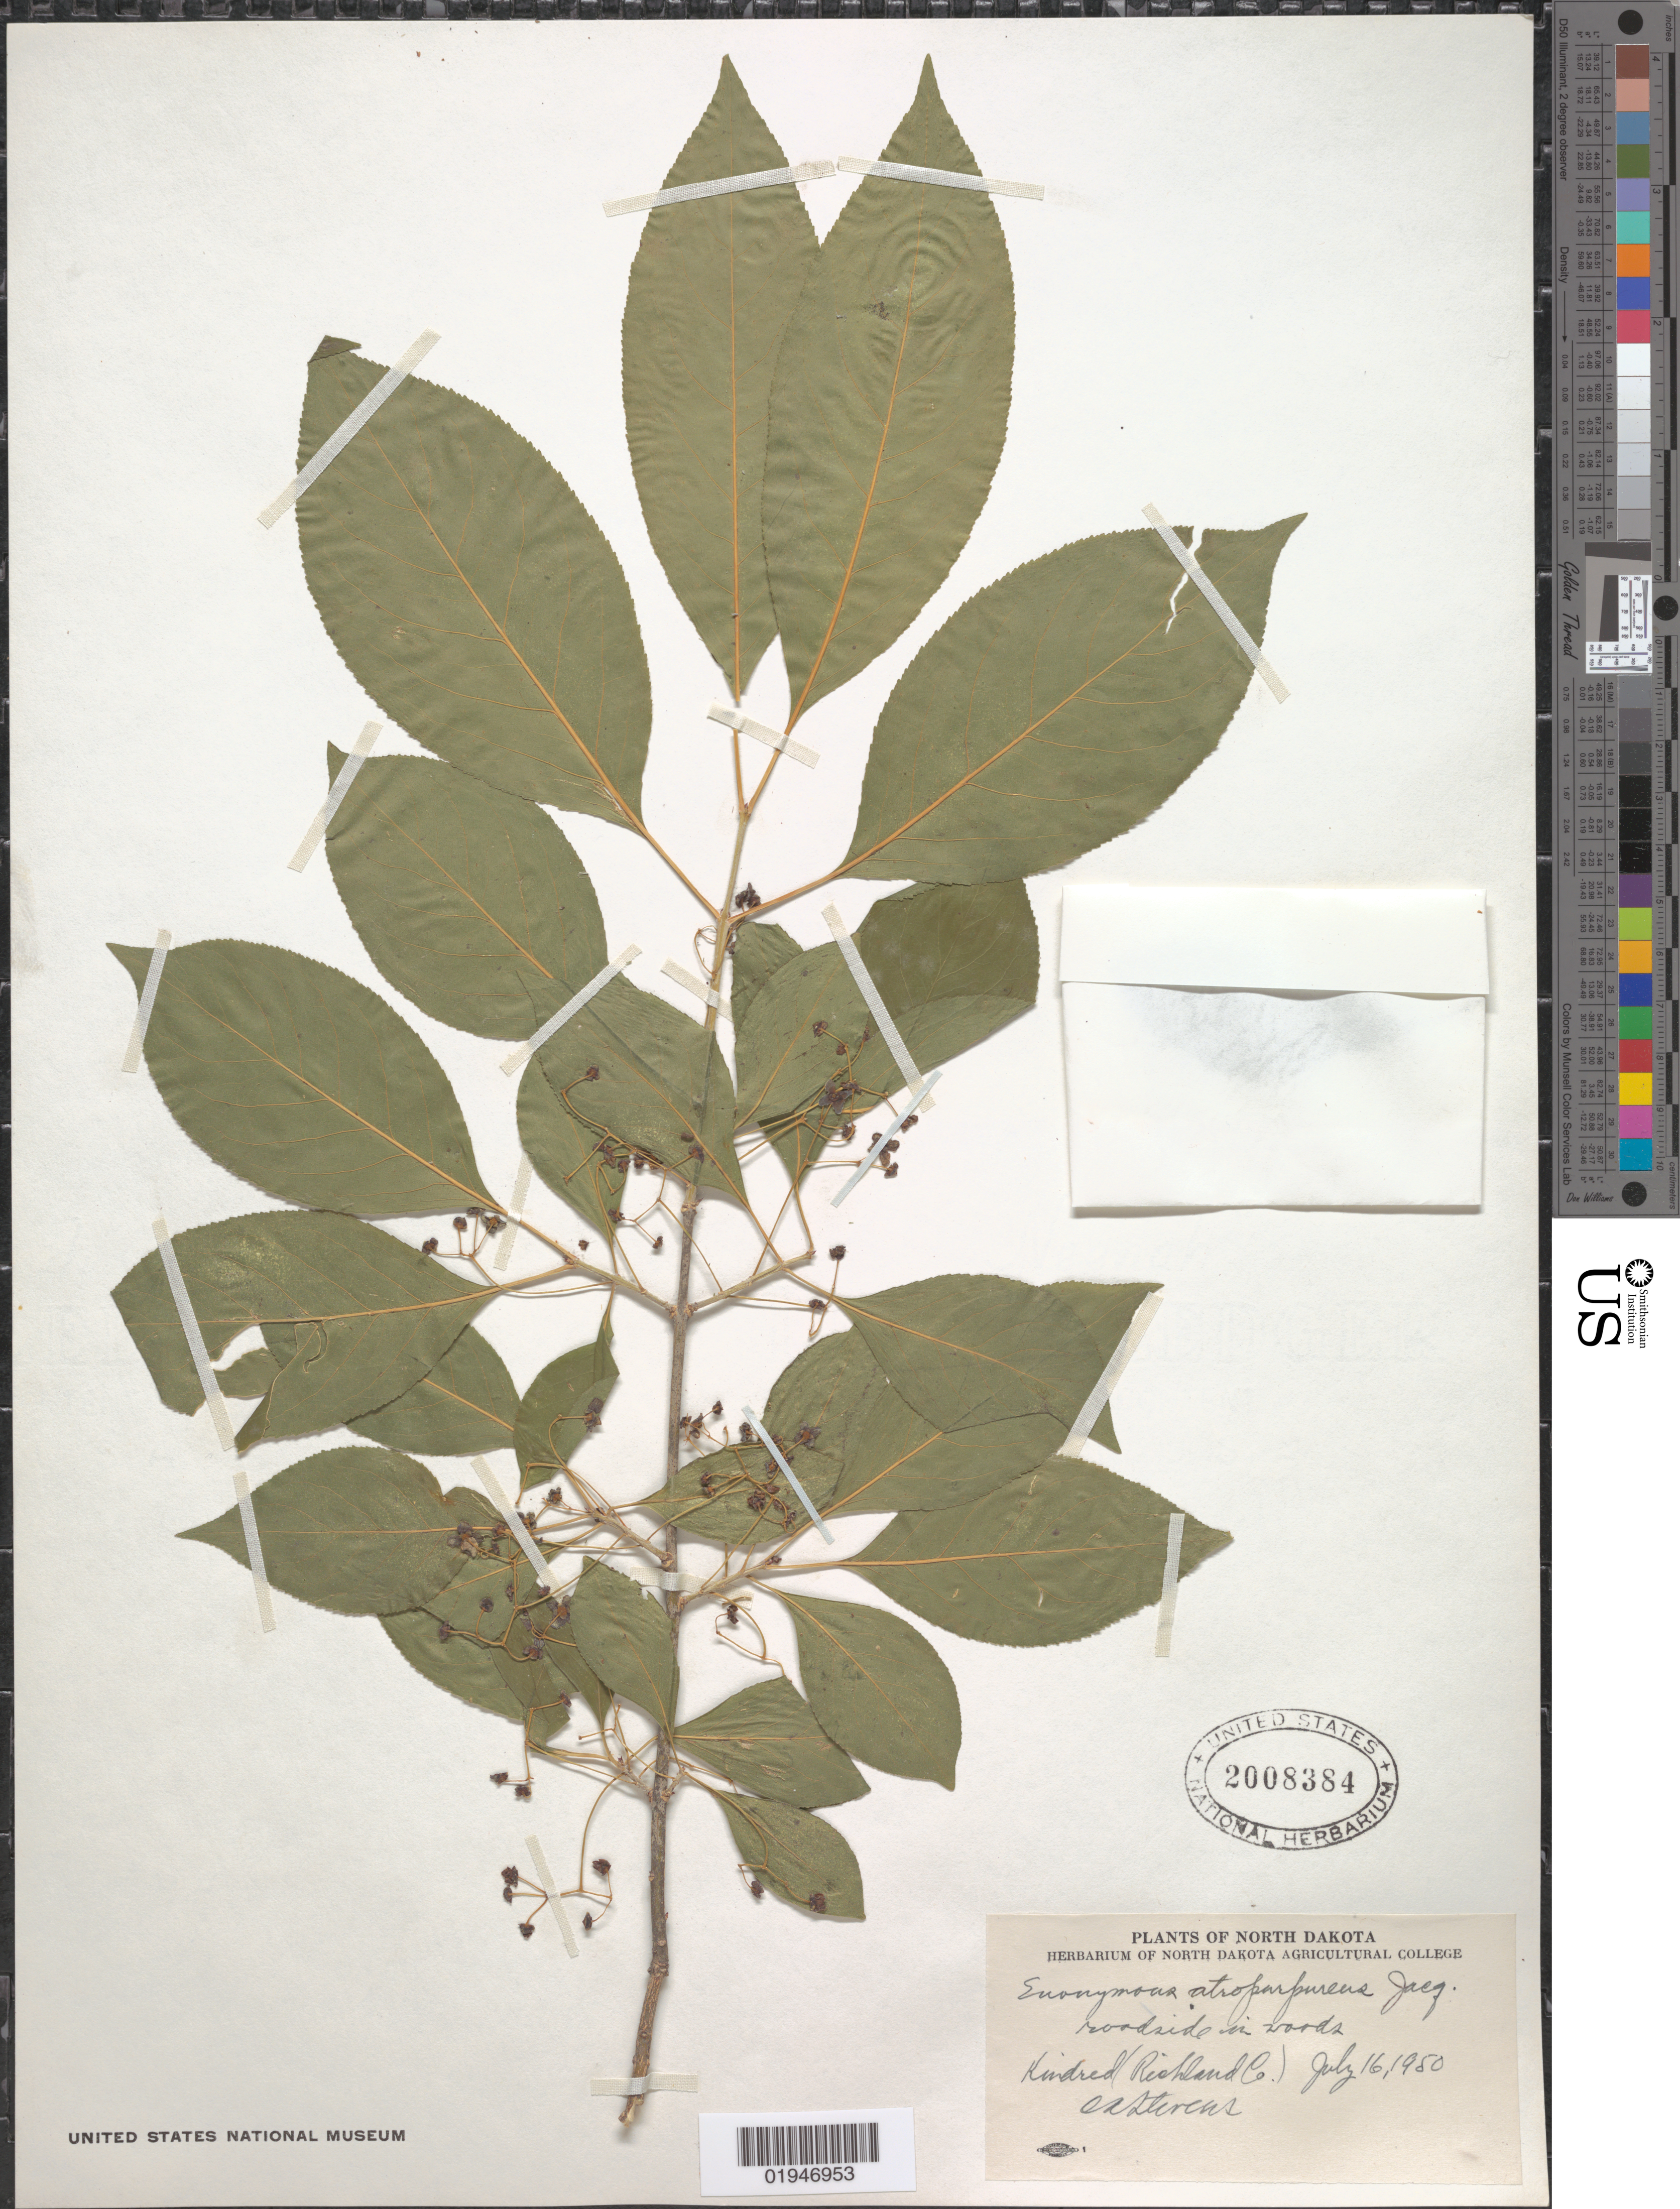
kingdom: Plantae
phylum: Tracheophyta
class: Magnoliopsida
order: Celastrales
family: Celastraceae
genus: Euonymus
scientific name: Euonymus atropurpureus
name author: Jacq.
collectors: O. A. Stevens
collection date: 1950-07-16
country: United States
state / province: North Dakota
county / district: Richland County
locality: Kindrid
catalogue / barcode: US 2008384